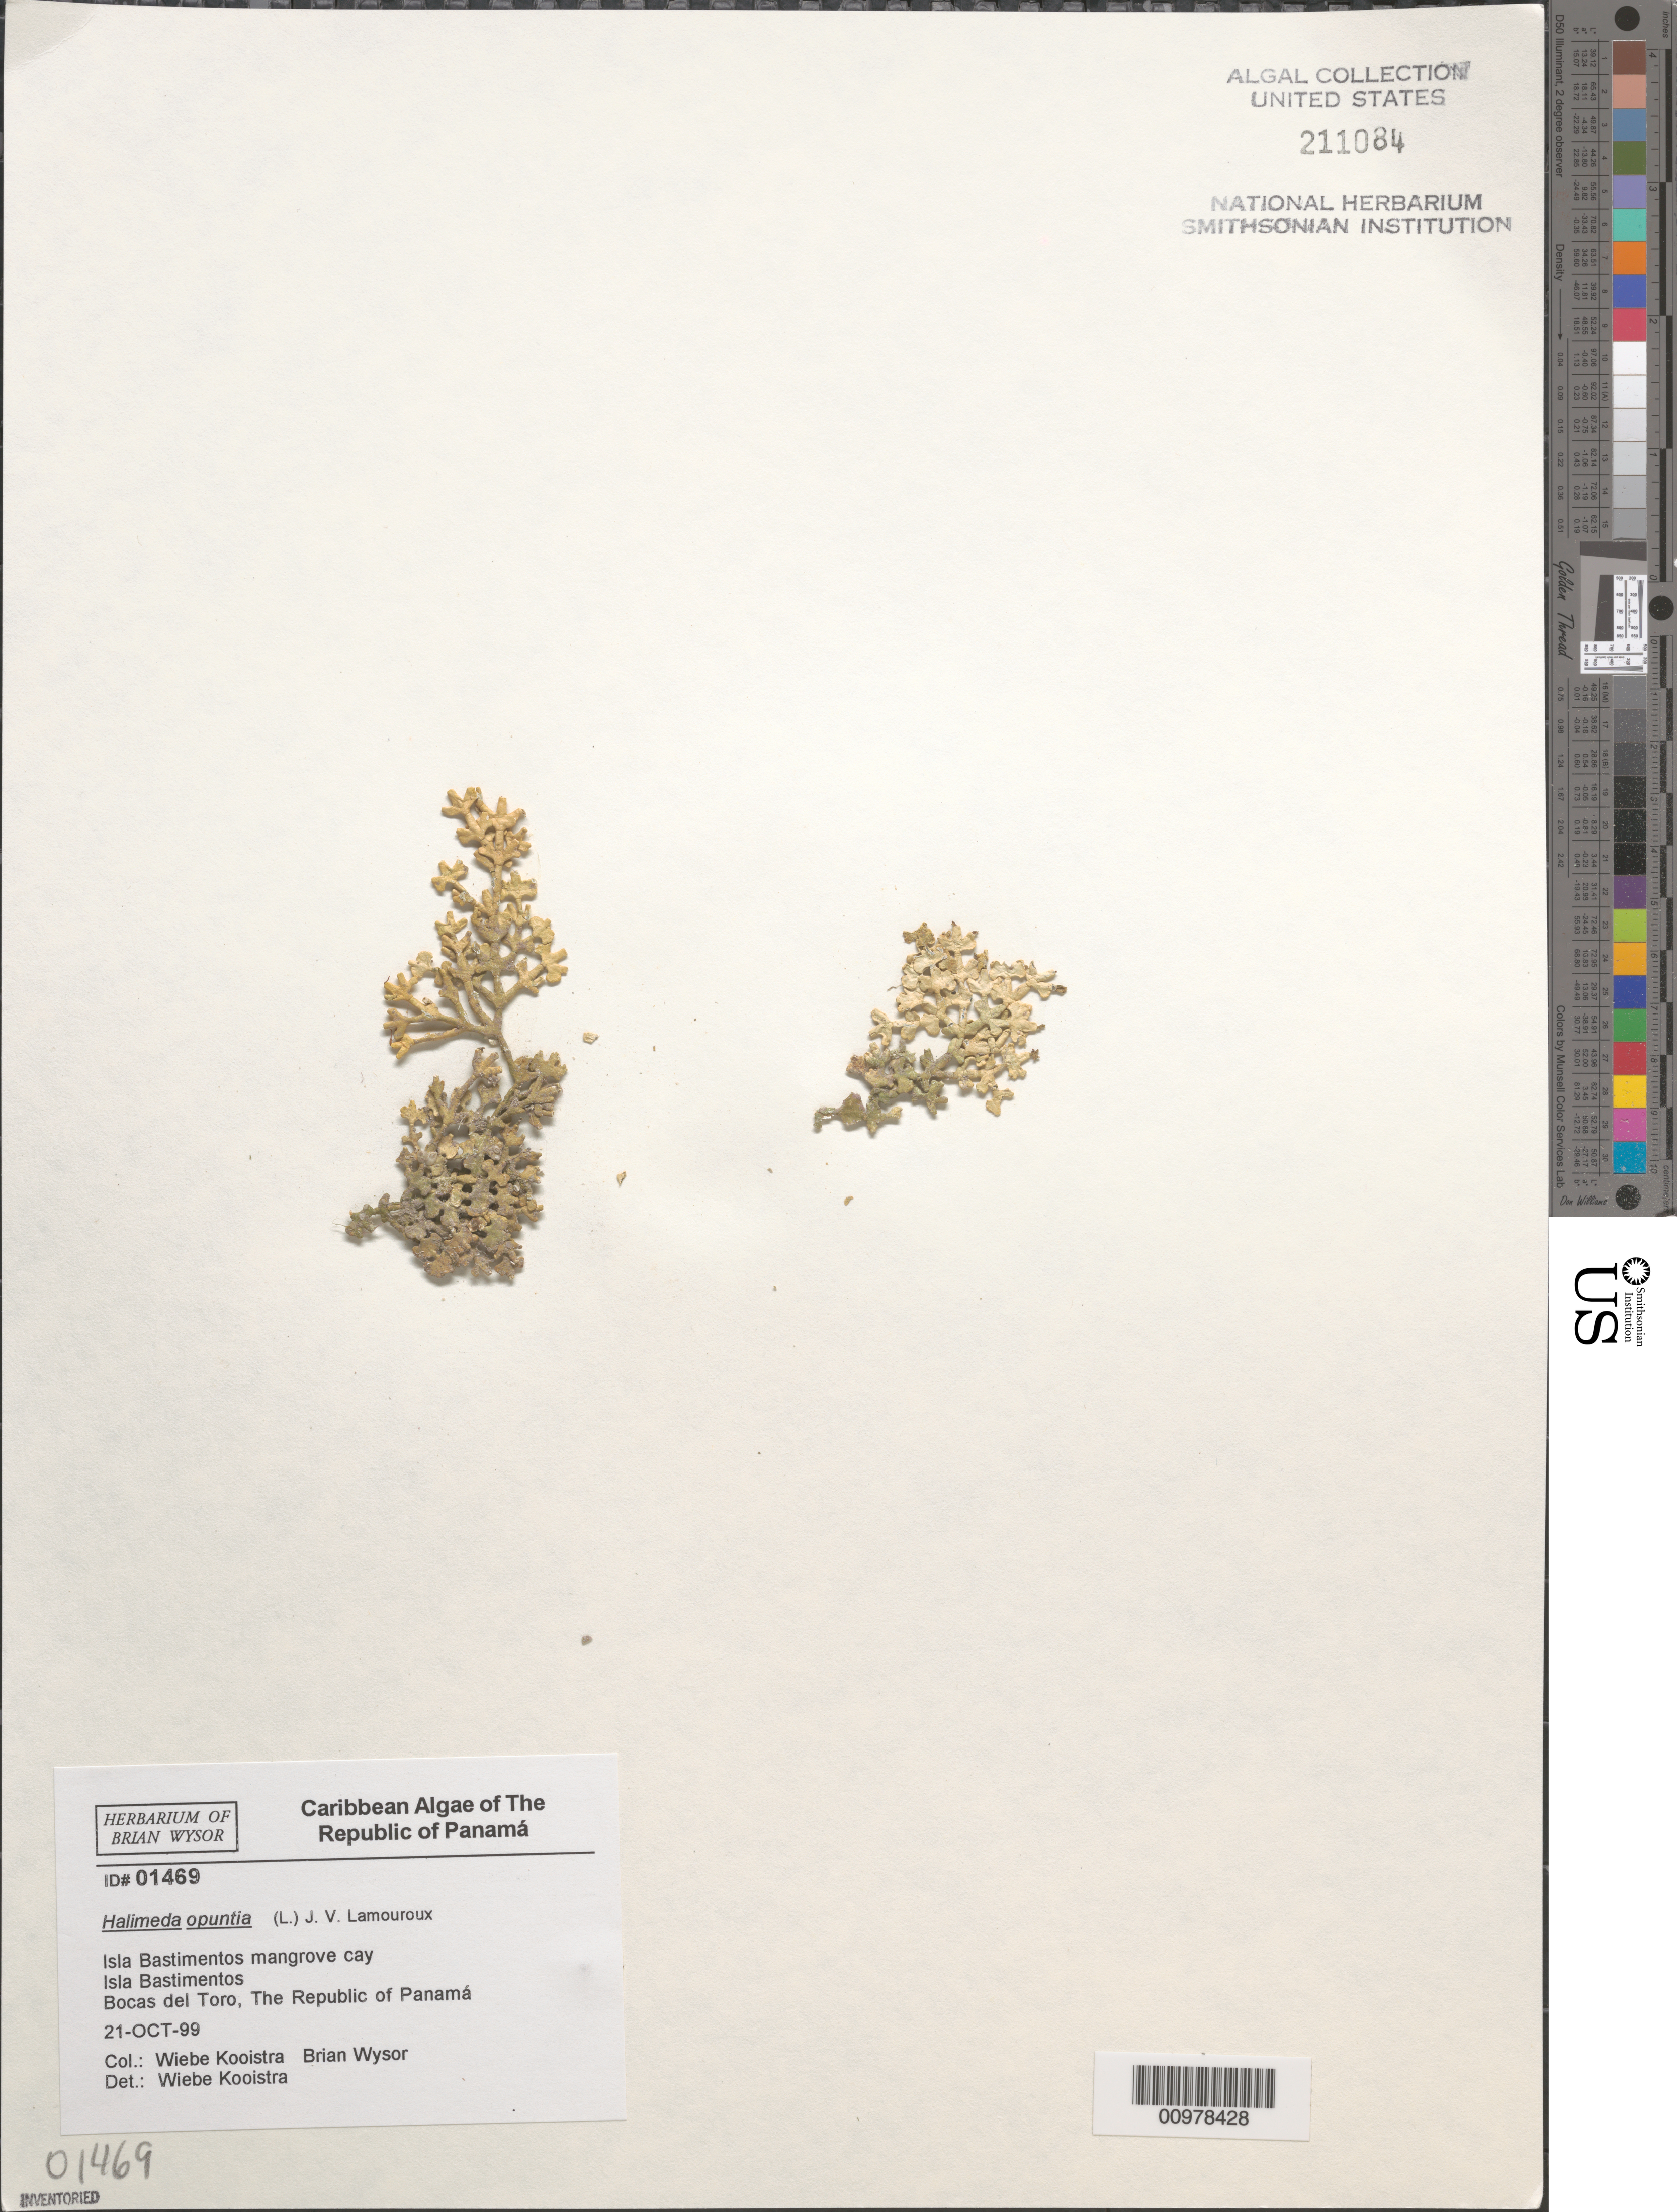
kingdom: Plantae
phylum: Chlorophyta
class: Ulvophyceae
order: Bryopsidales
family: Halimedaceae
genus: Halimeda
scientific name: Halimeda opuntia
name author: (L.) J.V.Lamouroux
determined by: Kooistra, Wiebe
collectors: B. Wysor & W. Kooistra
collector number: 01469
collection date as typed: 21 Oct 1999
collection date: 1999-10-21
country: Panama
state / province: Bocas del Toro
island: Bastimentos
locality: Isla Bastimentos mangrove cay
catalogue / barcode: US 211084